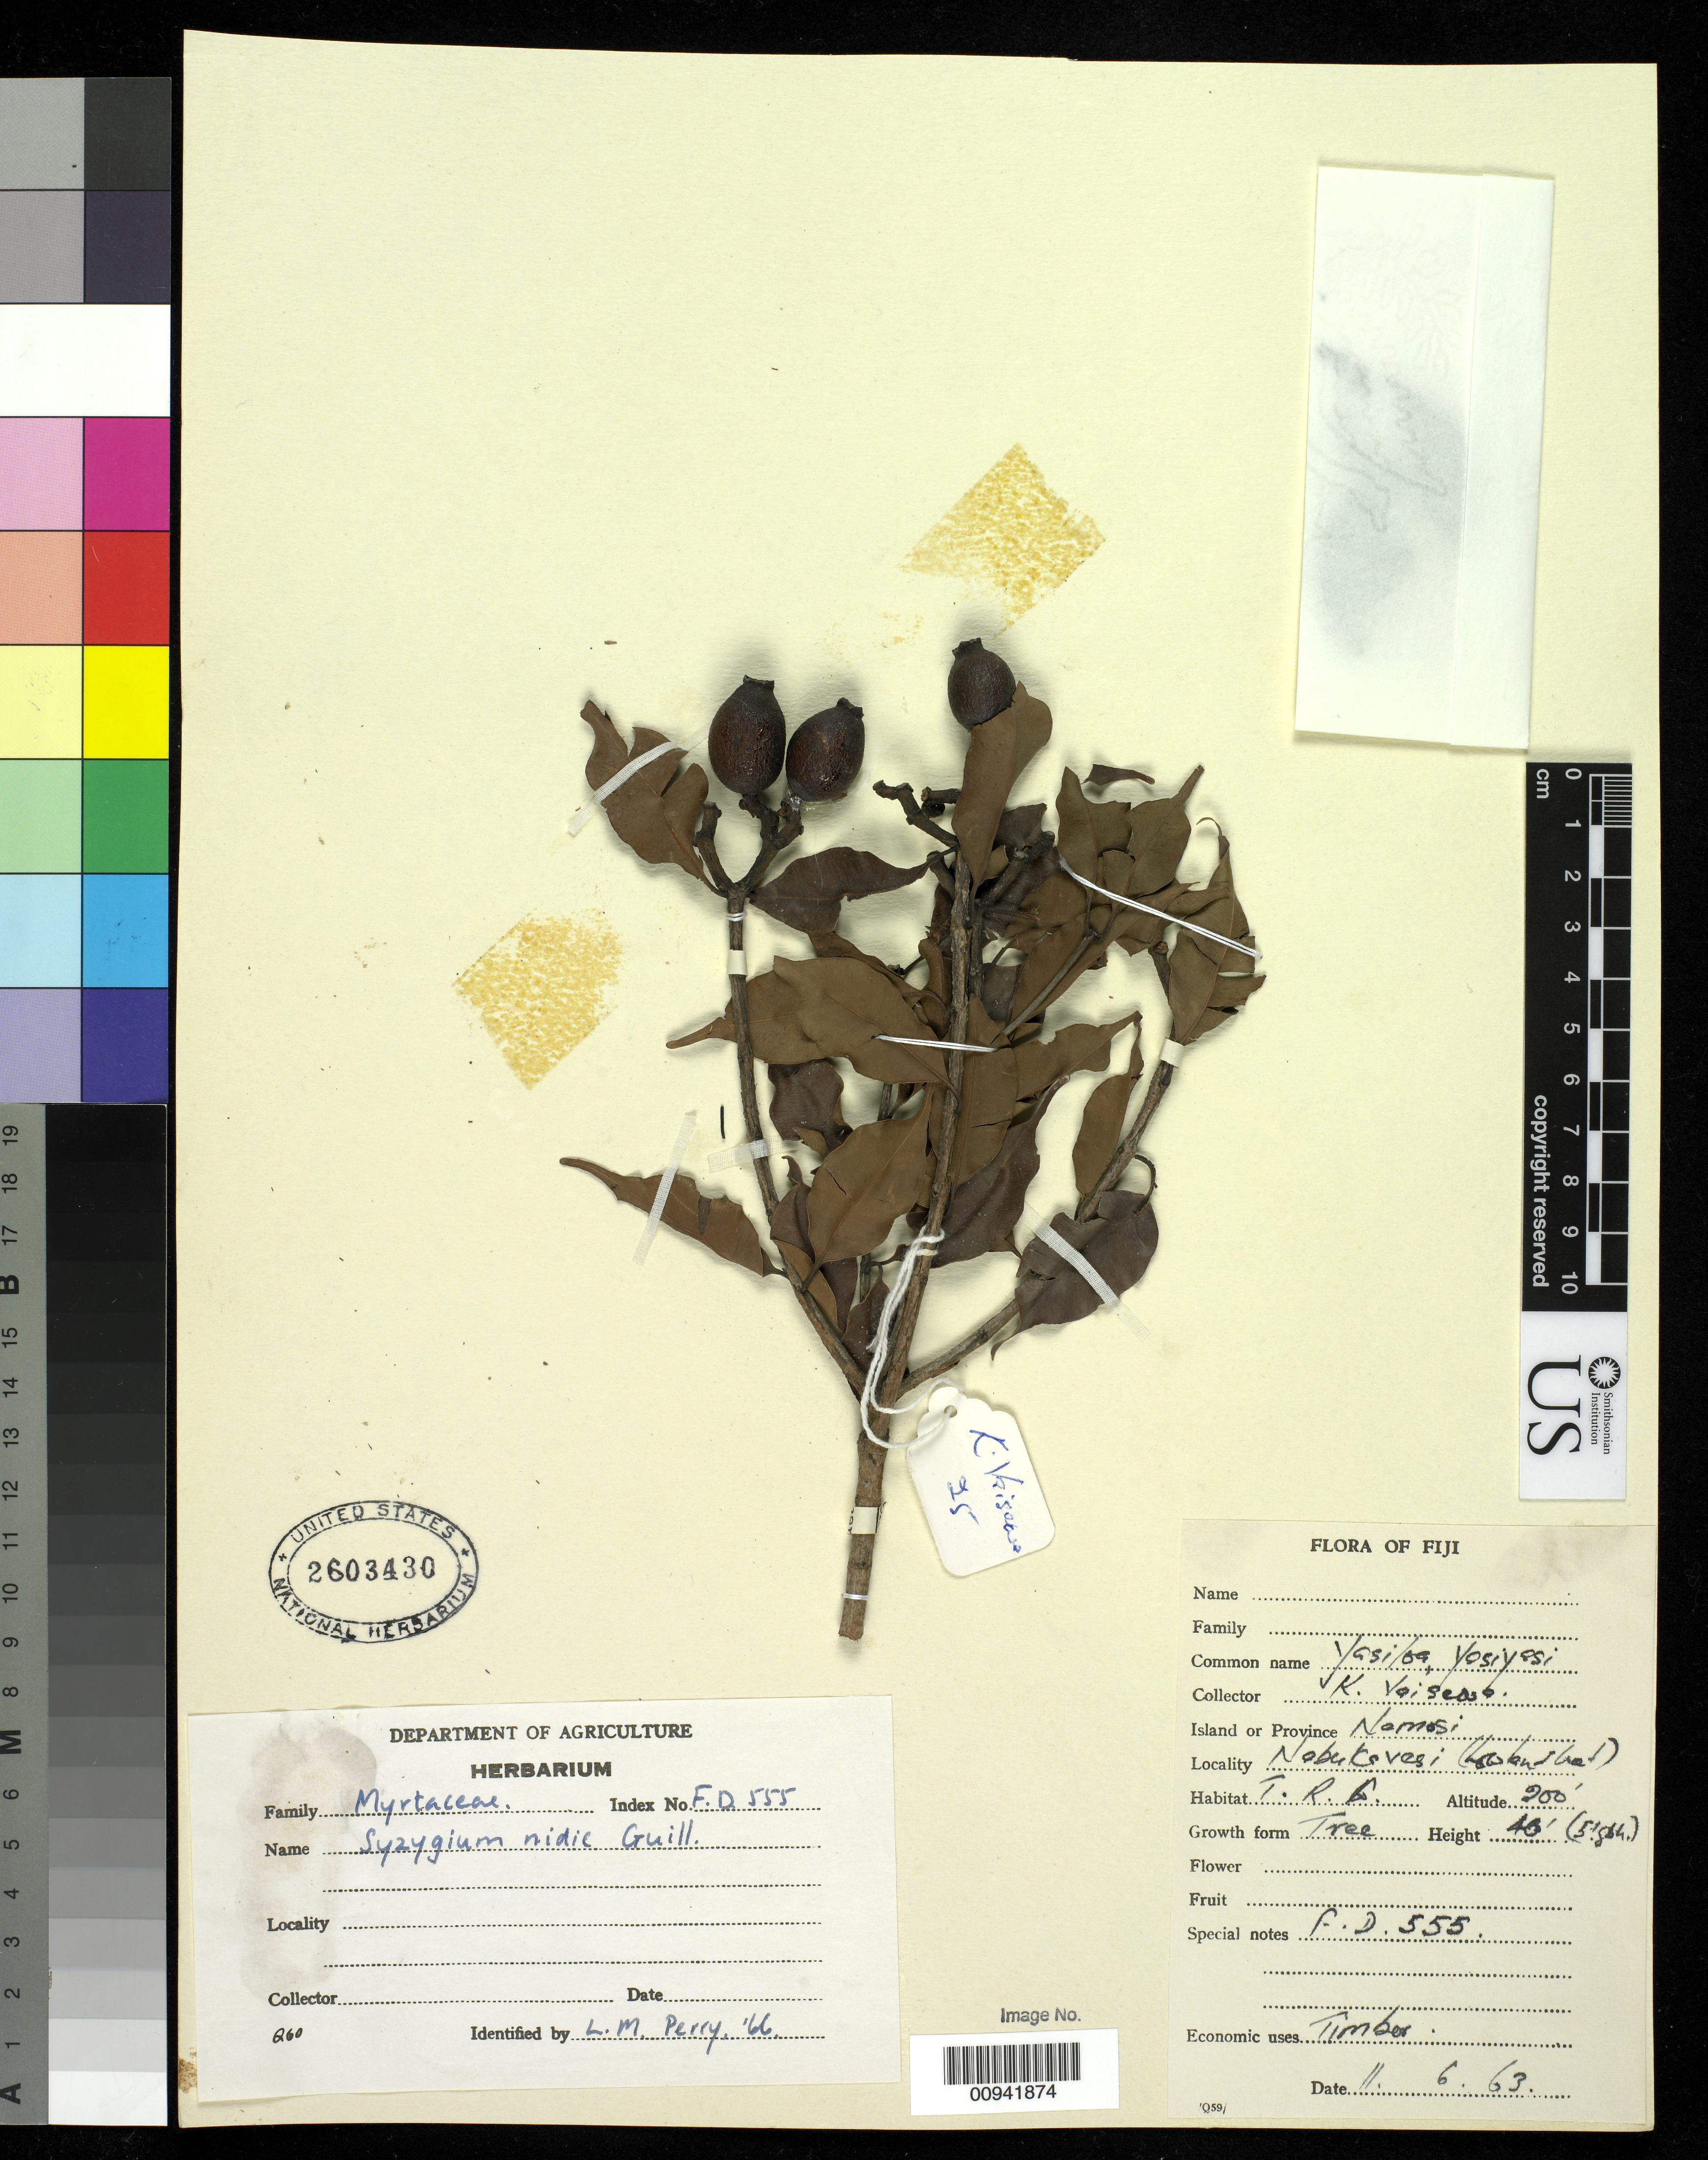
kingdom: Plantae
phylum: Tracheophyta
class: Magnoliopsida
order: Myrtales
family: Myrtaceae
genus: Syzygium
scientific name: Syzygium nidie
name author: Guillaumin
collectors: K. Vaisewa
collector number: FD 555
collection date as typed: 11 Jun 1963 or 06 Nov 1963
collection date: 1963-06-11 or 1963-11-06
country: Fiji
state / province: Namosi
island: Viti Levu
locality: Nabukavesi.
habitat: T.R.G.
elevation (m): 61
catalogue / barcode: US 2603430